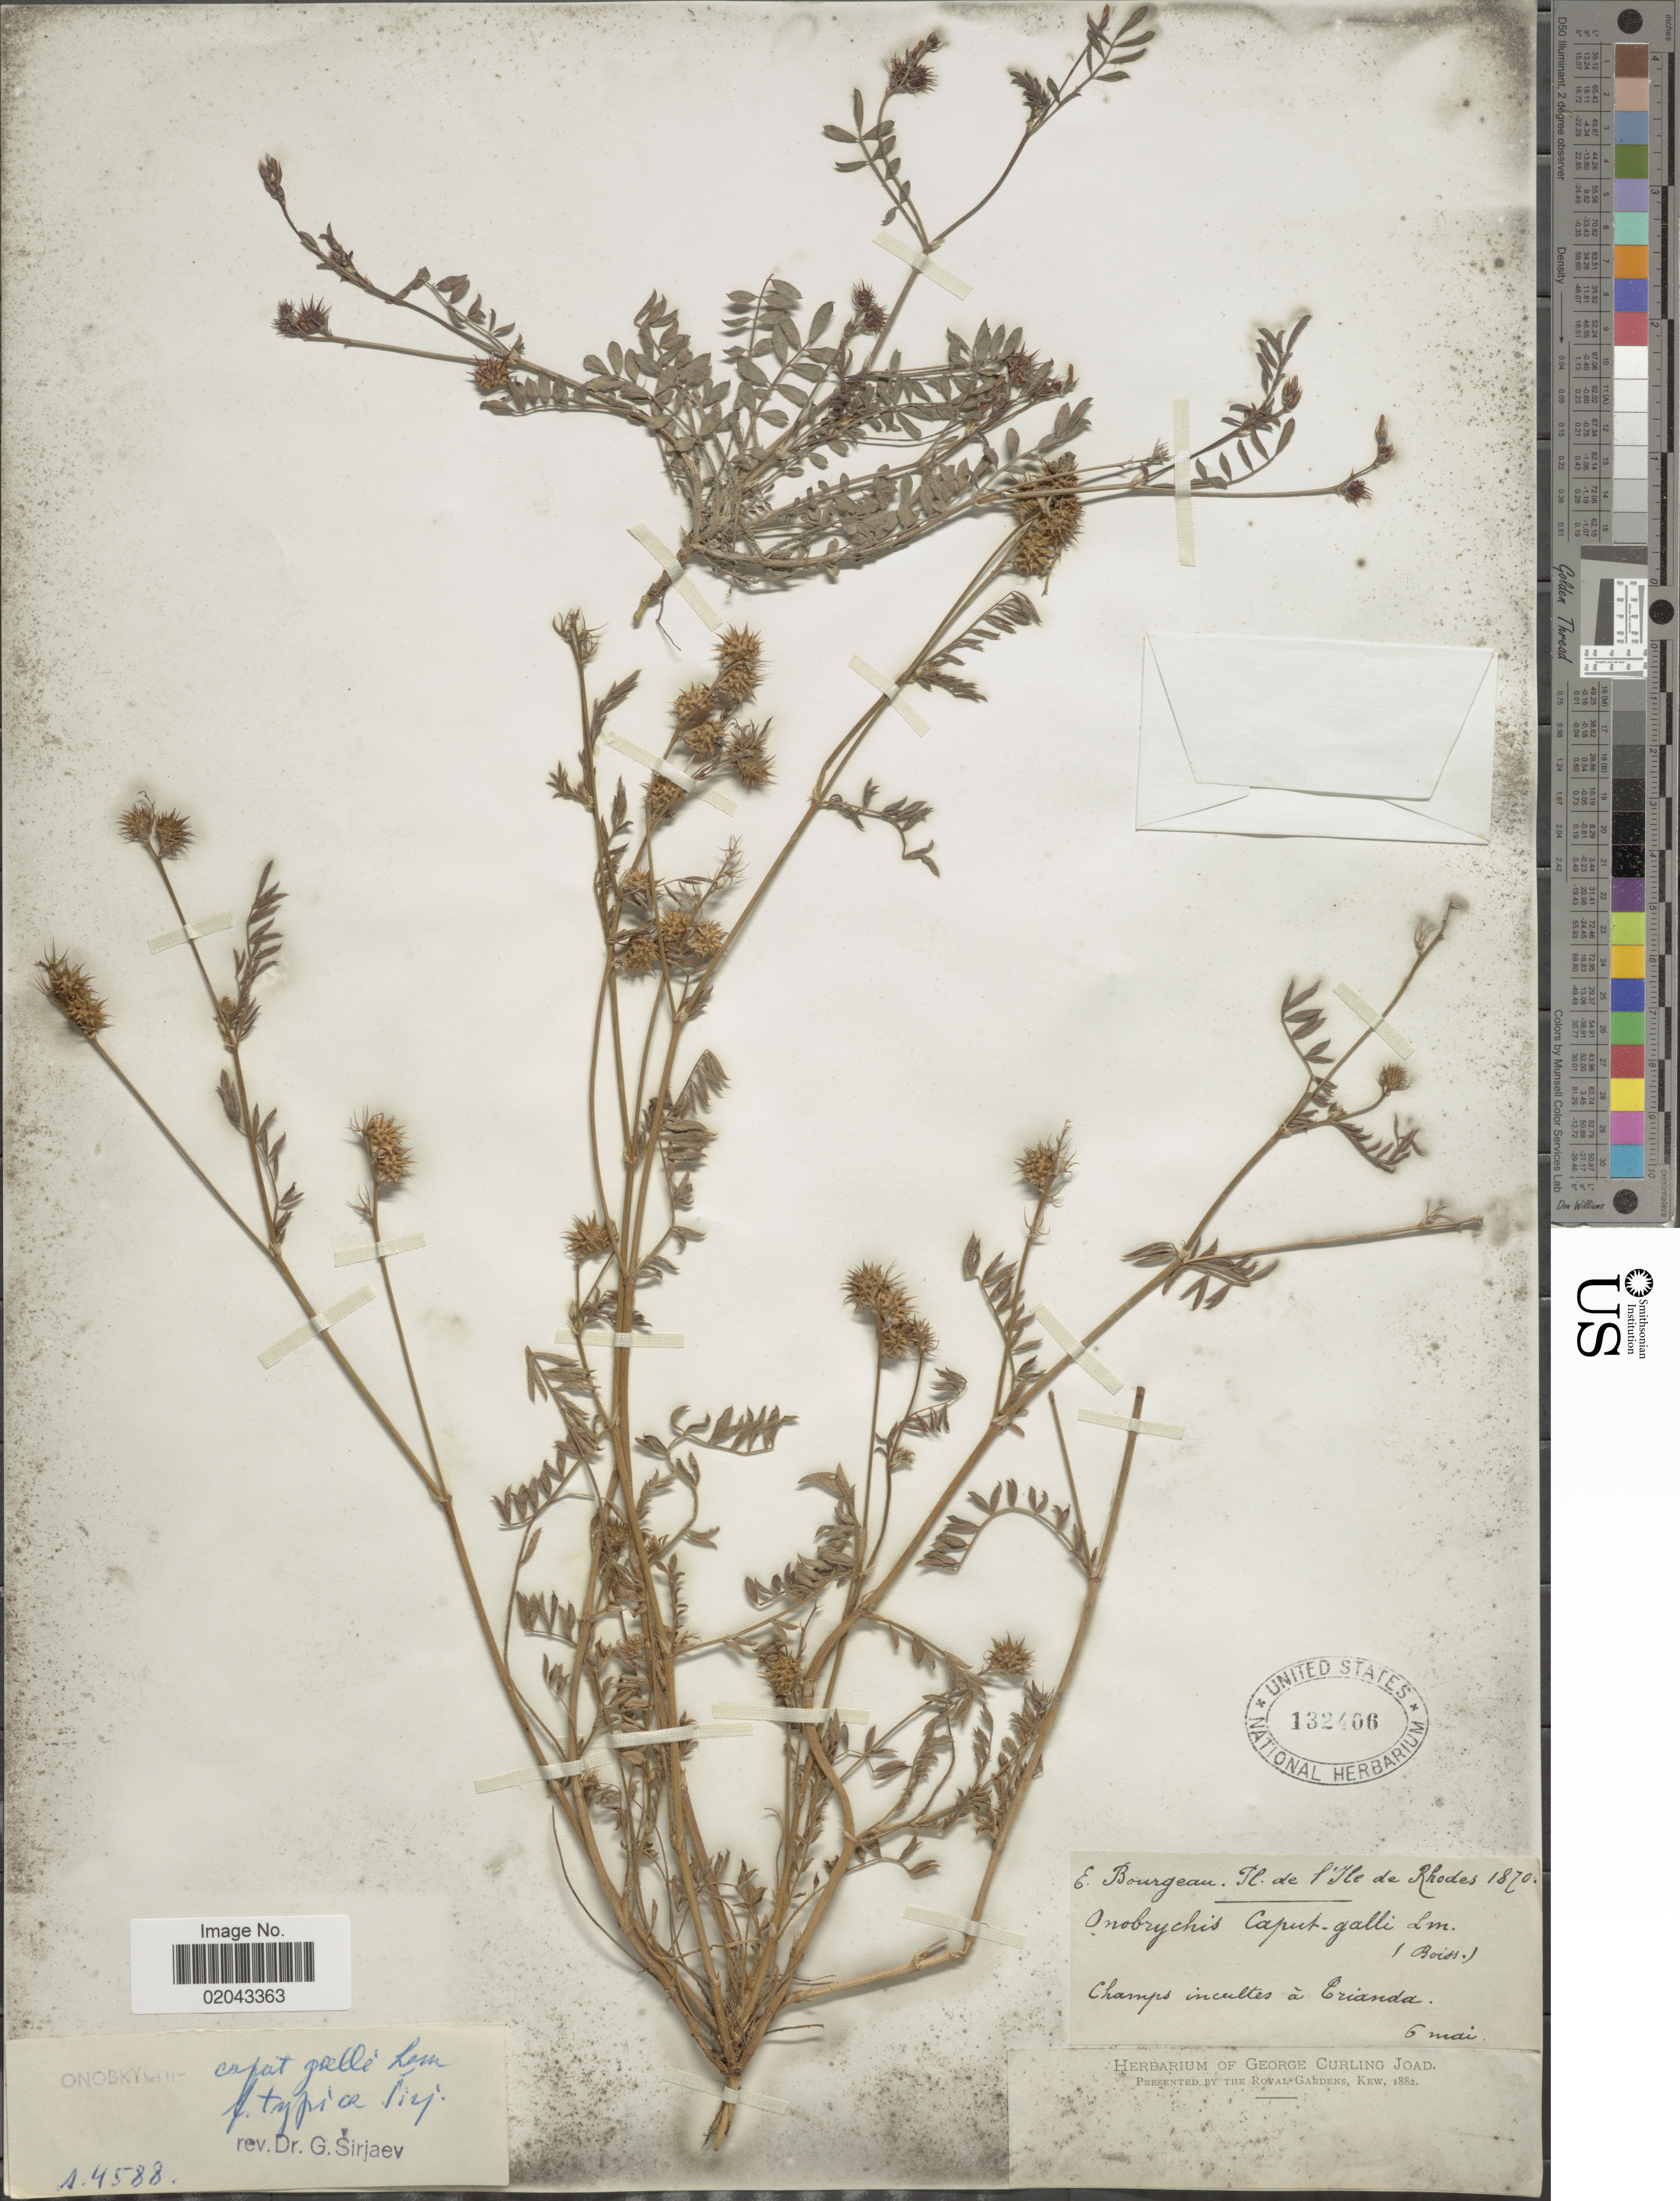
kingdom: Plantae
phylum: Tracheophyta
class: Magnoliopsida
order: Fabales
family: Fabaceae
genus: Onobrychis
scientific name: Onobrychis caput-galli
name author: (L.) Lam.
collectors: E. Bourgeau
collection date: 1870-05-06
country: Greece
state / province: South Aegean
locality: Pl. de l'Ile de Rhodes, Champs incultes a Erianda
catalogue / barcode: US 132406